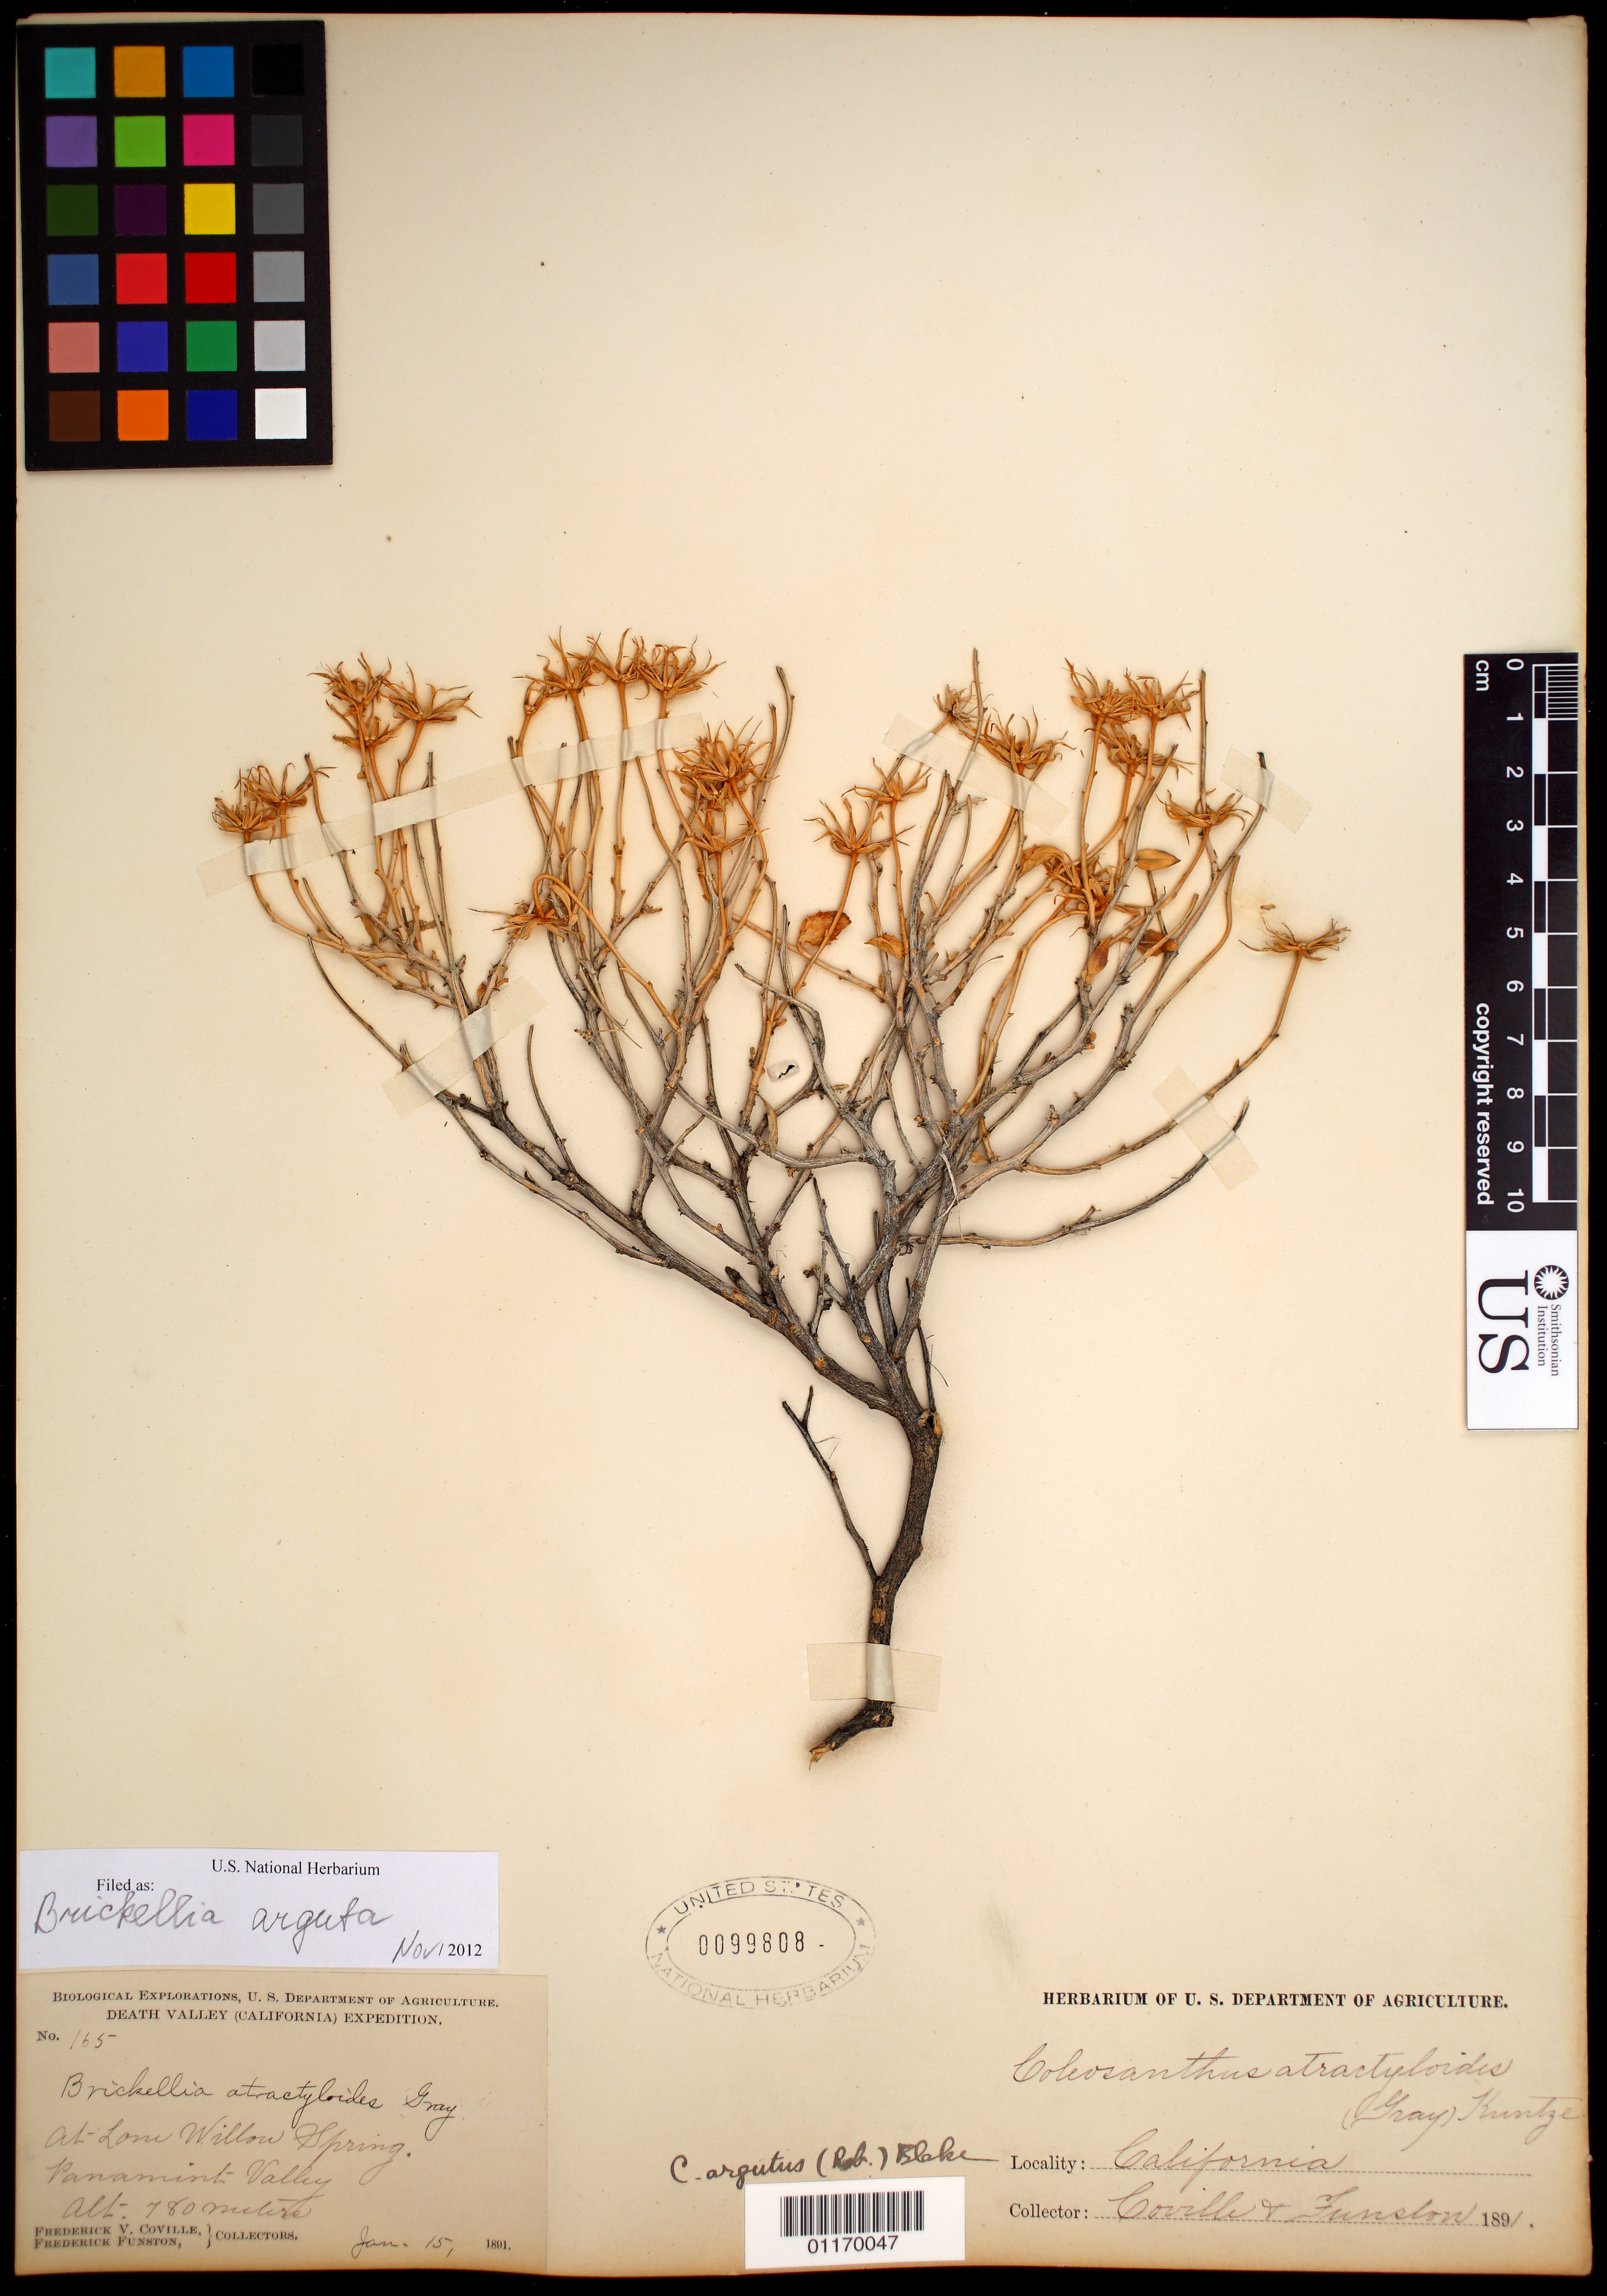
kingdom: Plantae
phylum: Tracheophyta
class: Magnoliopsida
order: Asterales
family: Asteraceae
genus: Brickellia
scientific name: Brickellia arguta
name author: B.L. Rob.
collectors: F. V. Coville & F. Funston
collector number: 165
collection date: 1891-06-15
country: United States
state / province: California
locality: at Lone Willow Spring, Panamint Valley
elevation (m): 780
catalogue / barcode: US 99808